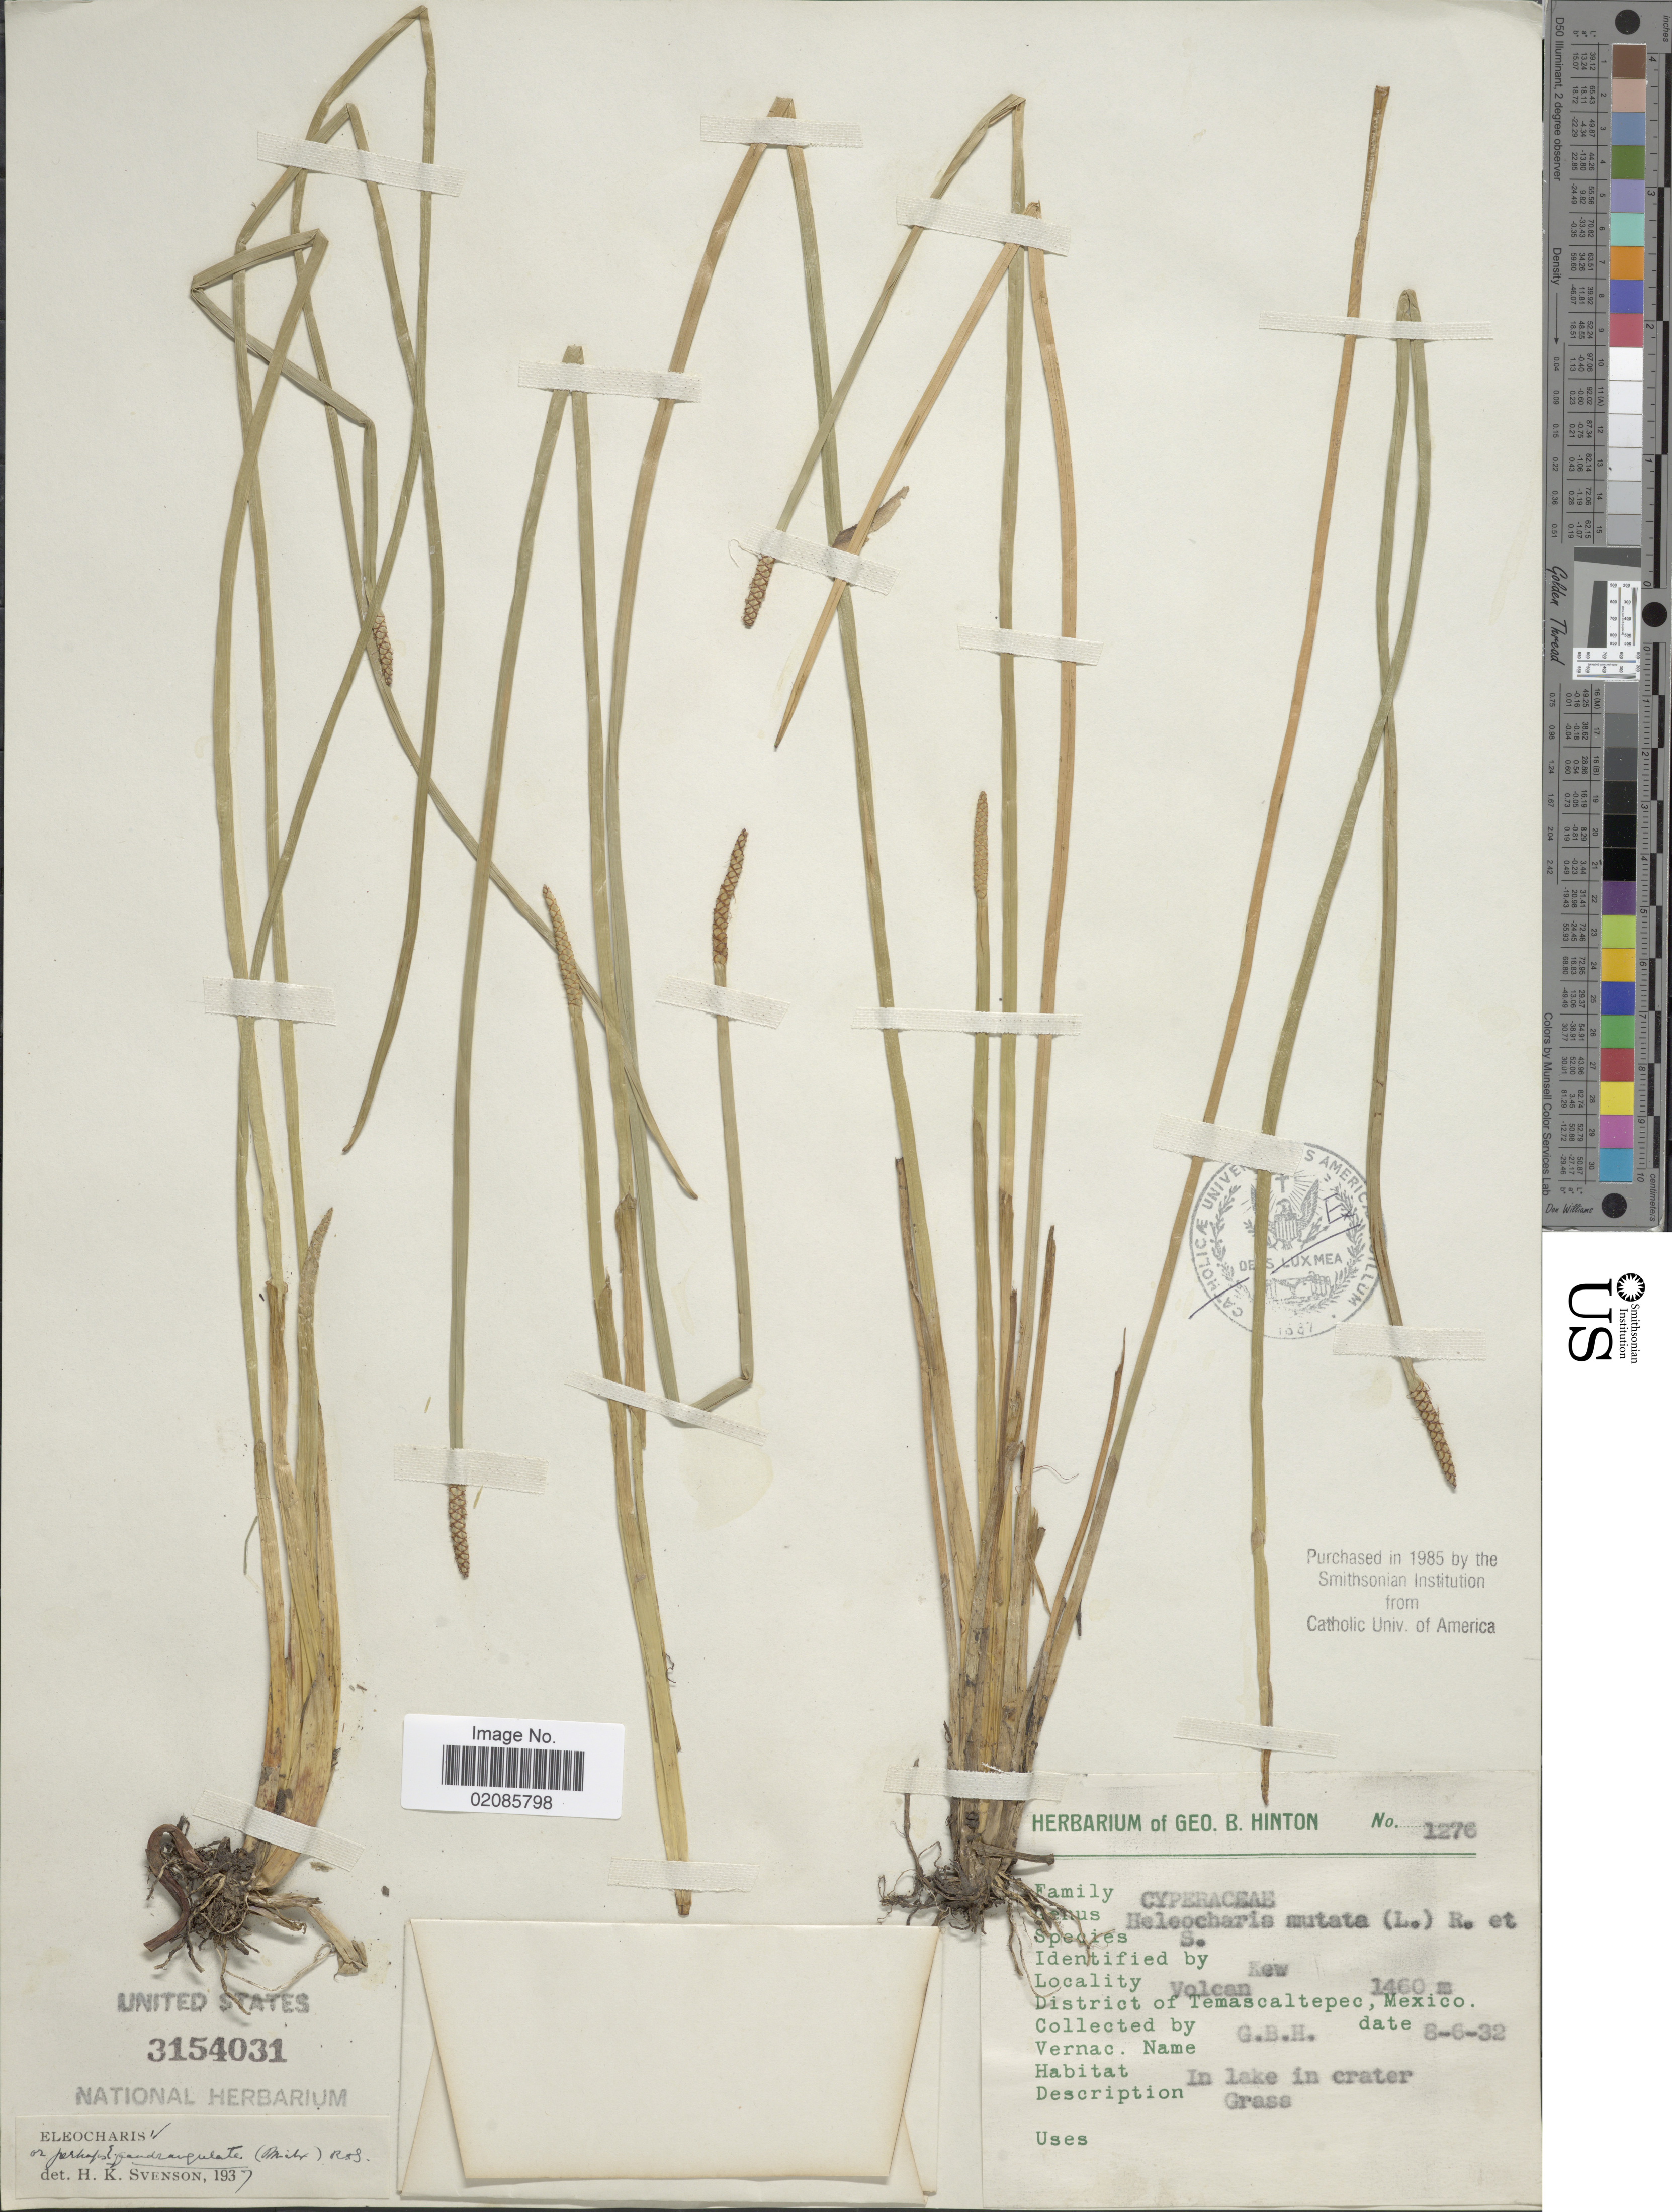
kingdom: Plantae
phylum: Tracheophyta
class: Liliopsida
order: Poales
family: Cyperaceae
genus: Eleocharis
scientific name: Eleocharis mutata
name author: (L.) Roem. & Schult.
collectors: G. B. Hinton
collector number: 1276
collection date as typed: Transcribed d/m/y: 6/8/32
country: Mexico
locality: Volcan. District of Temascaltepec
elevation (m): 1460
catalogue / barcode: US 3154031